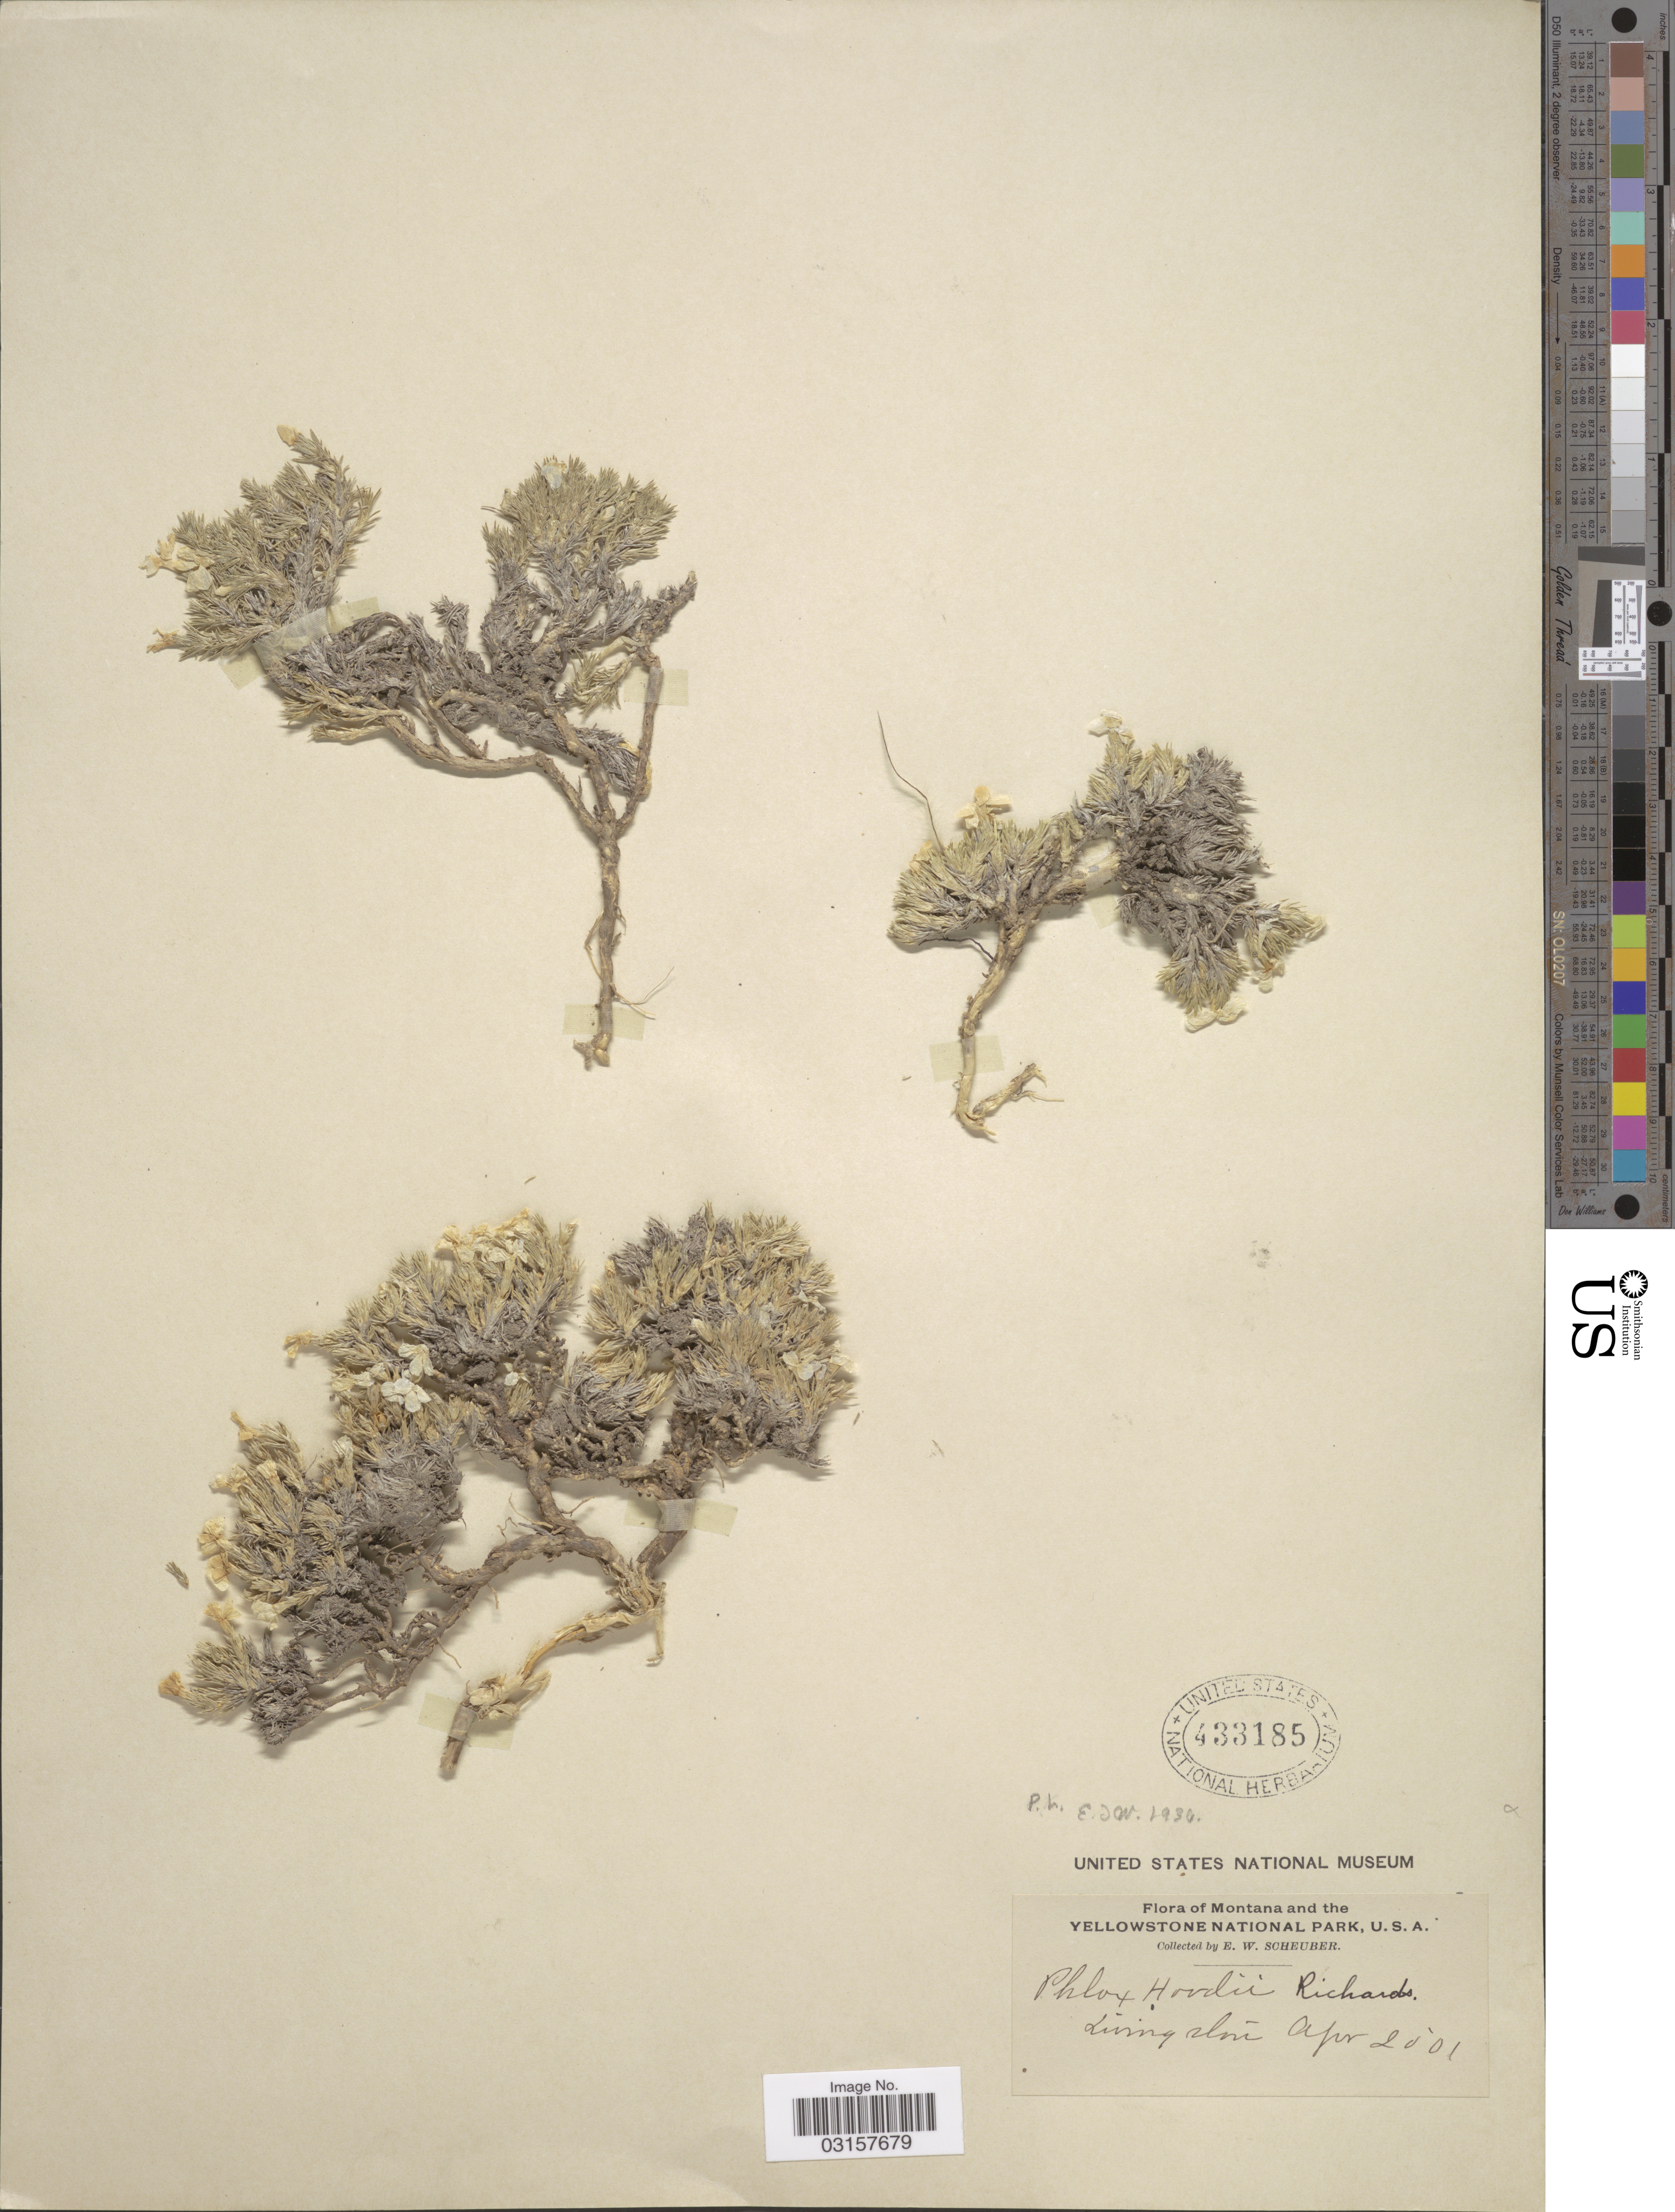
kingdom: Plantae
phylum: Tracheophyta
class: Magnoliopsida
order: Ericales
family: Polemoniaceae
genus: Phlox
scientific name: Phlox hoodii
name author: Richardson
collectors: E. Scheuber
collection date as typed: Transcribed d/m/y: 20/4/1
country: United States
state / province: Montana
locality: Yellowstone National Park. Livingston.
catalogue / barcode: US 433185